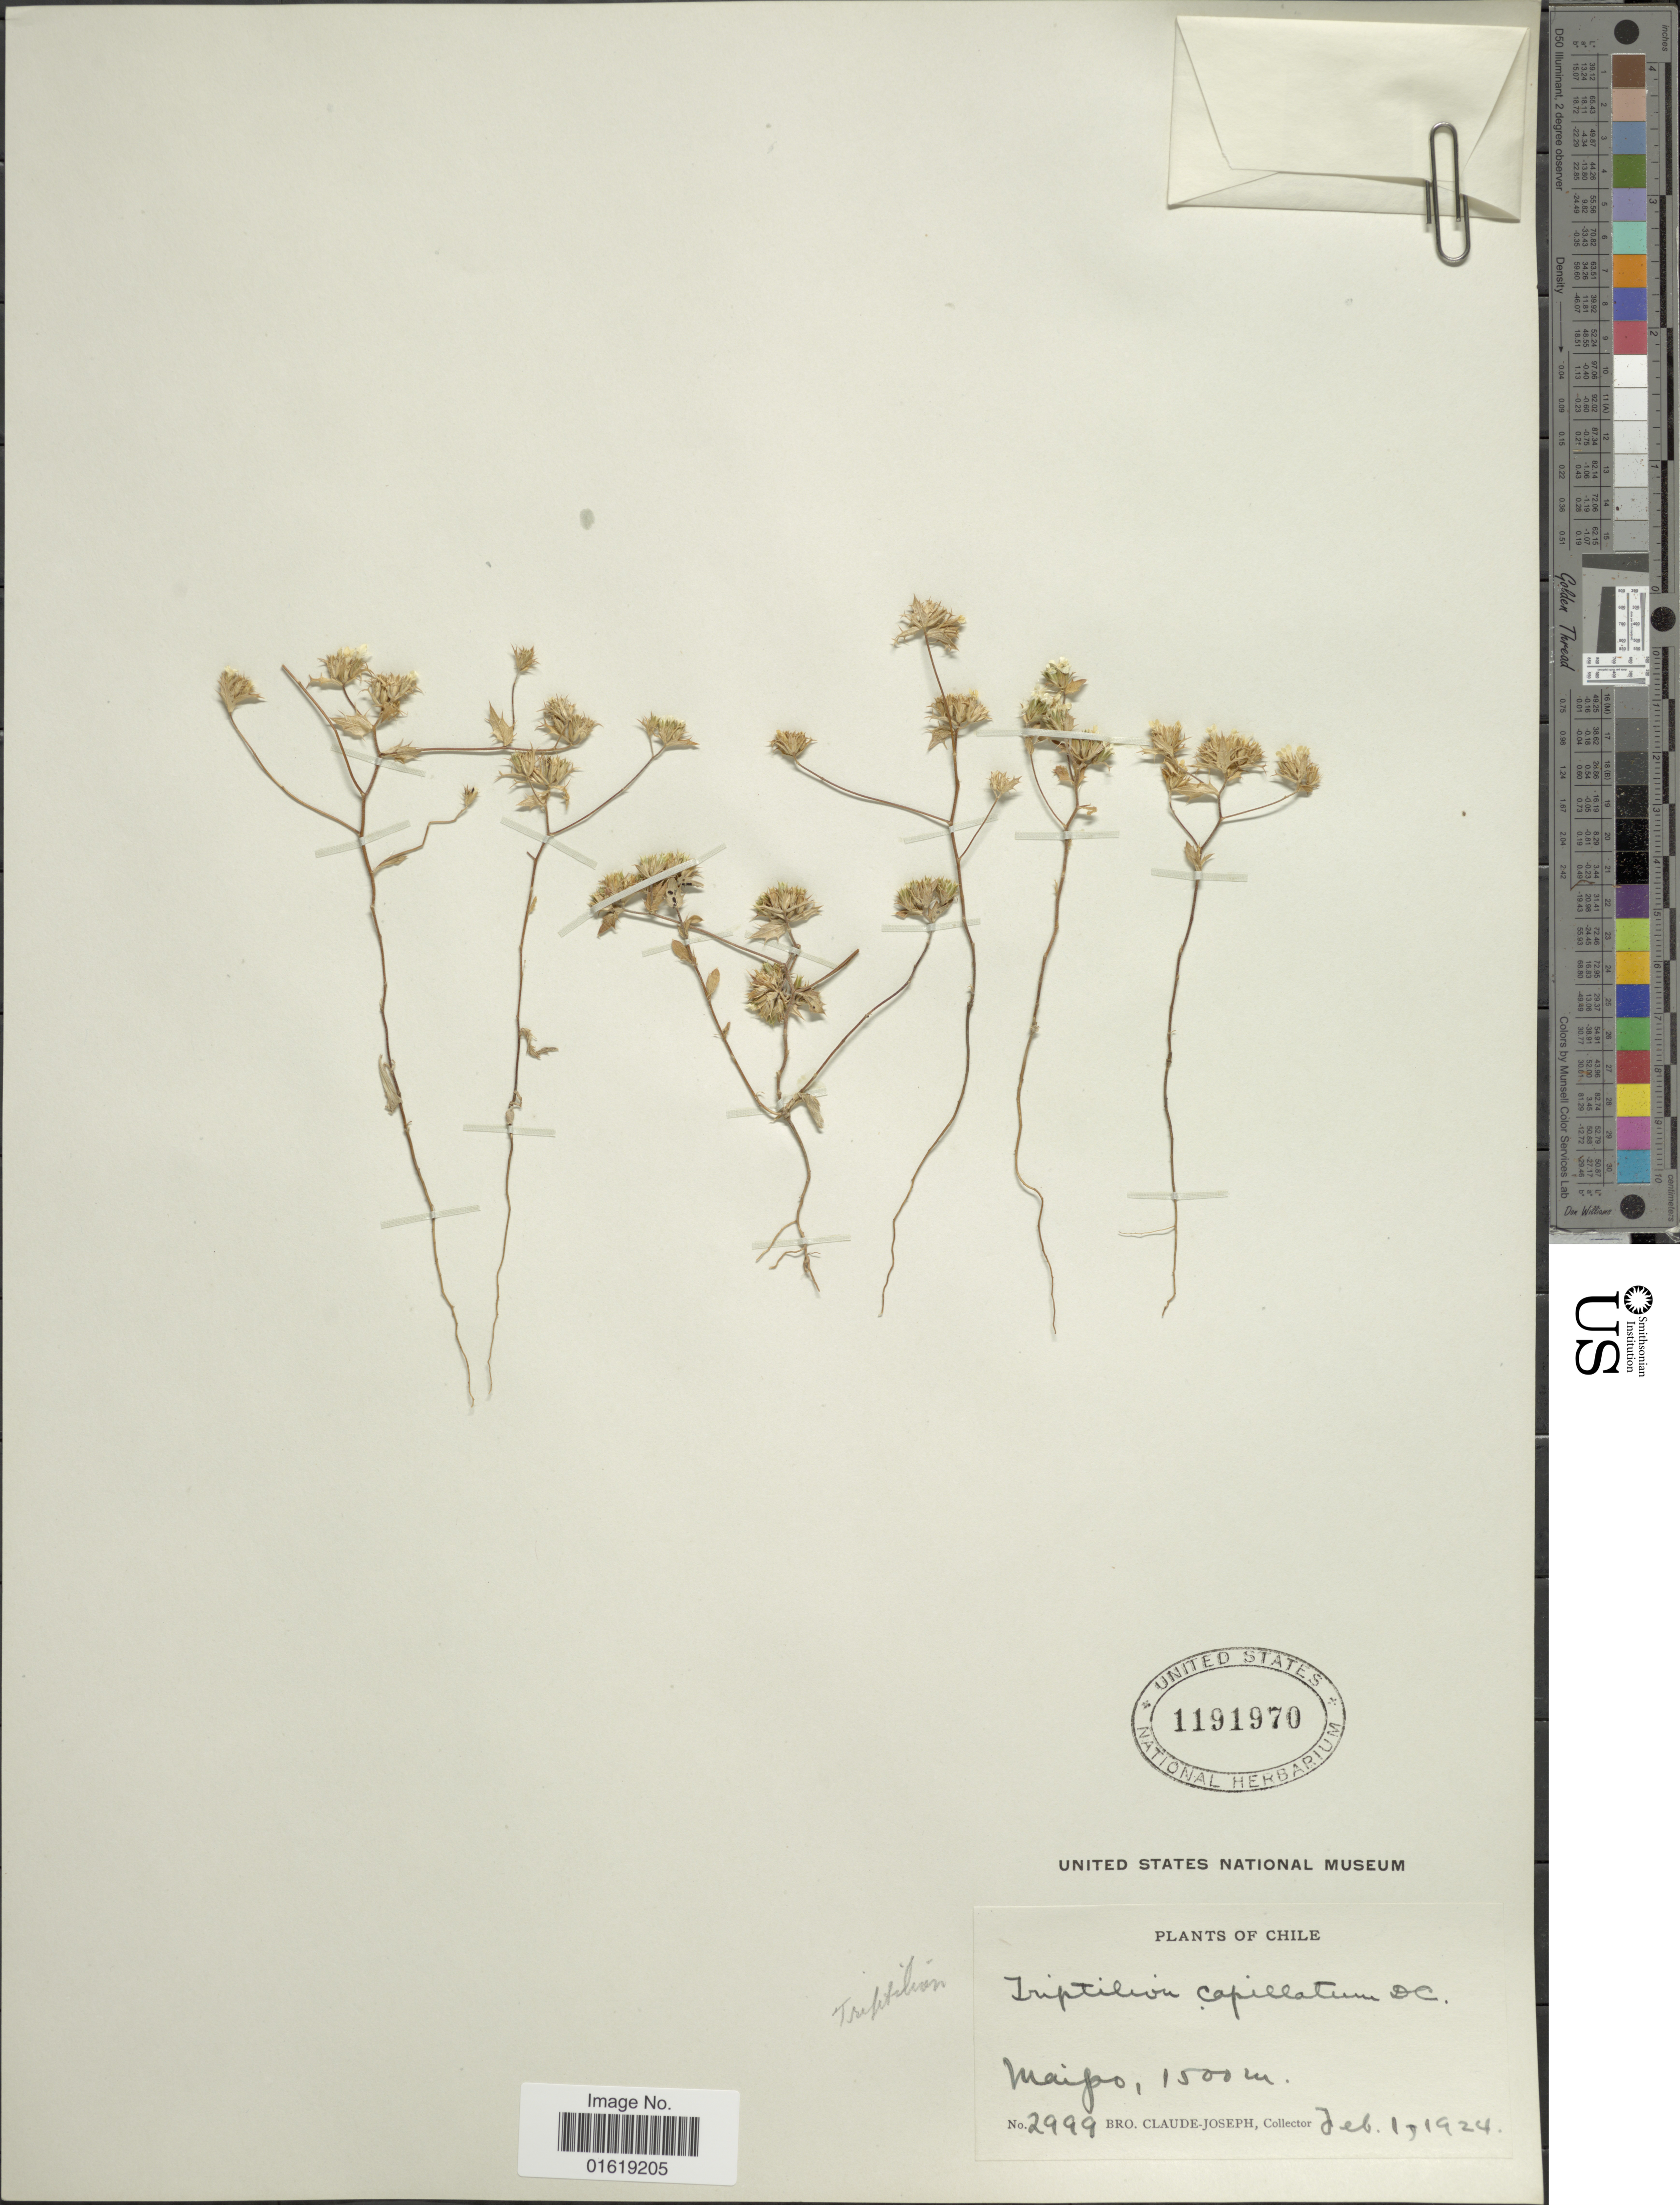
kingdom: Plantae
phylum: Tracheophyta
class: Magnoliopsida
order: Asterales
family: Asteraceae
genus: Triptilion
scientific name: Triptilion capillatum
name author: (D. Don) Hook. & Arn.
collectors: Bro. Claude-Joseph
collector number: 2999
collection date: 1924-02-01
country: Chile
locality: Maipo.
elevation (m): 1500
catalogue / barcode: US 1191970